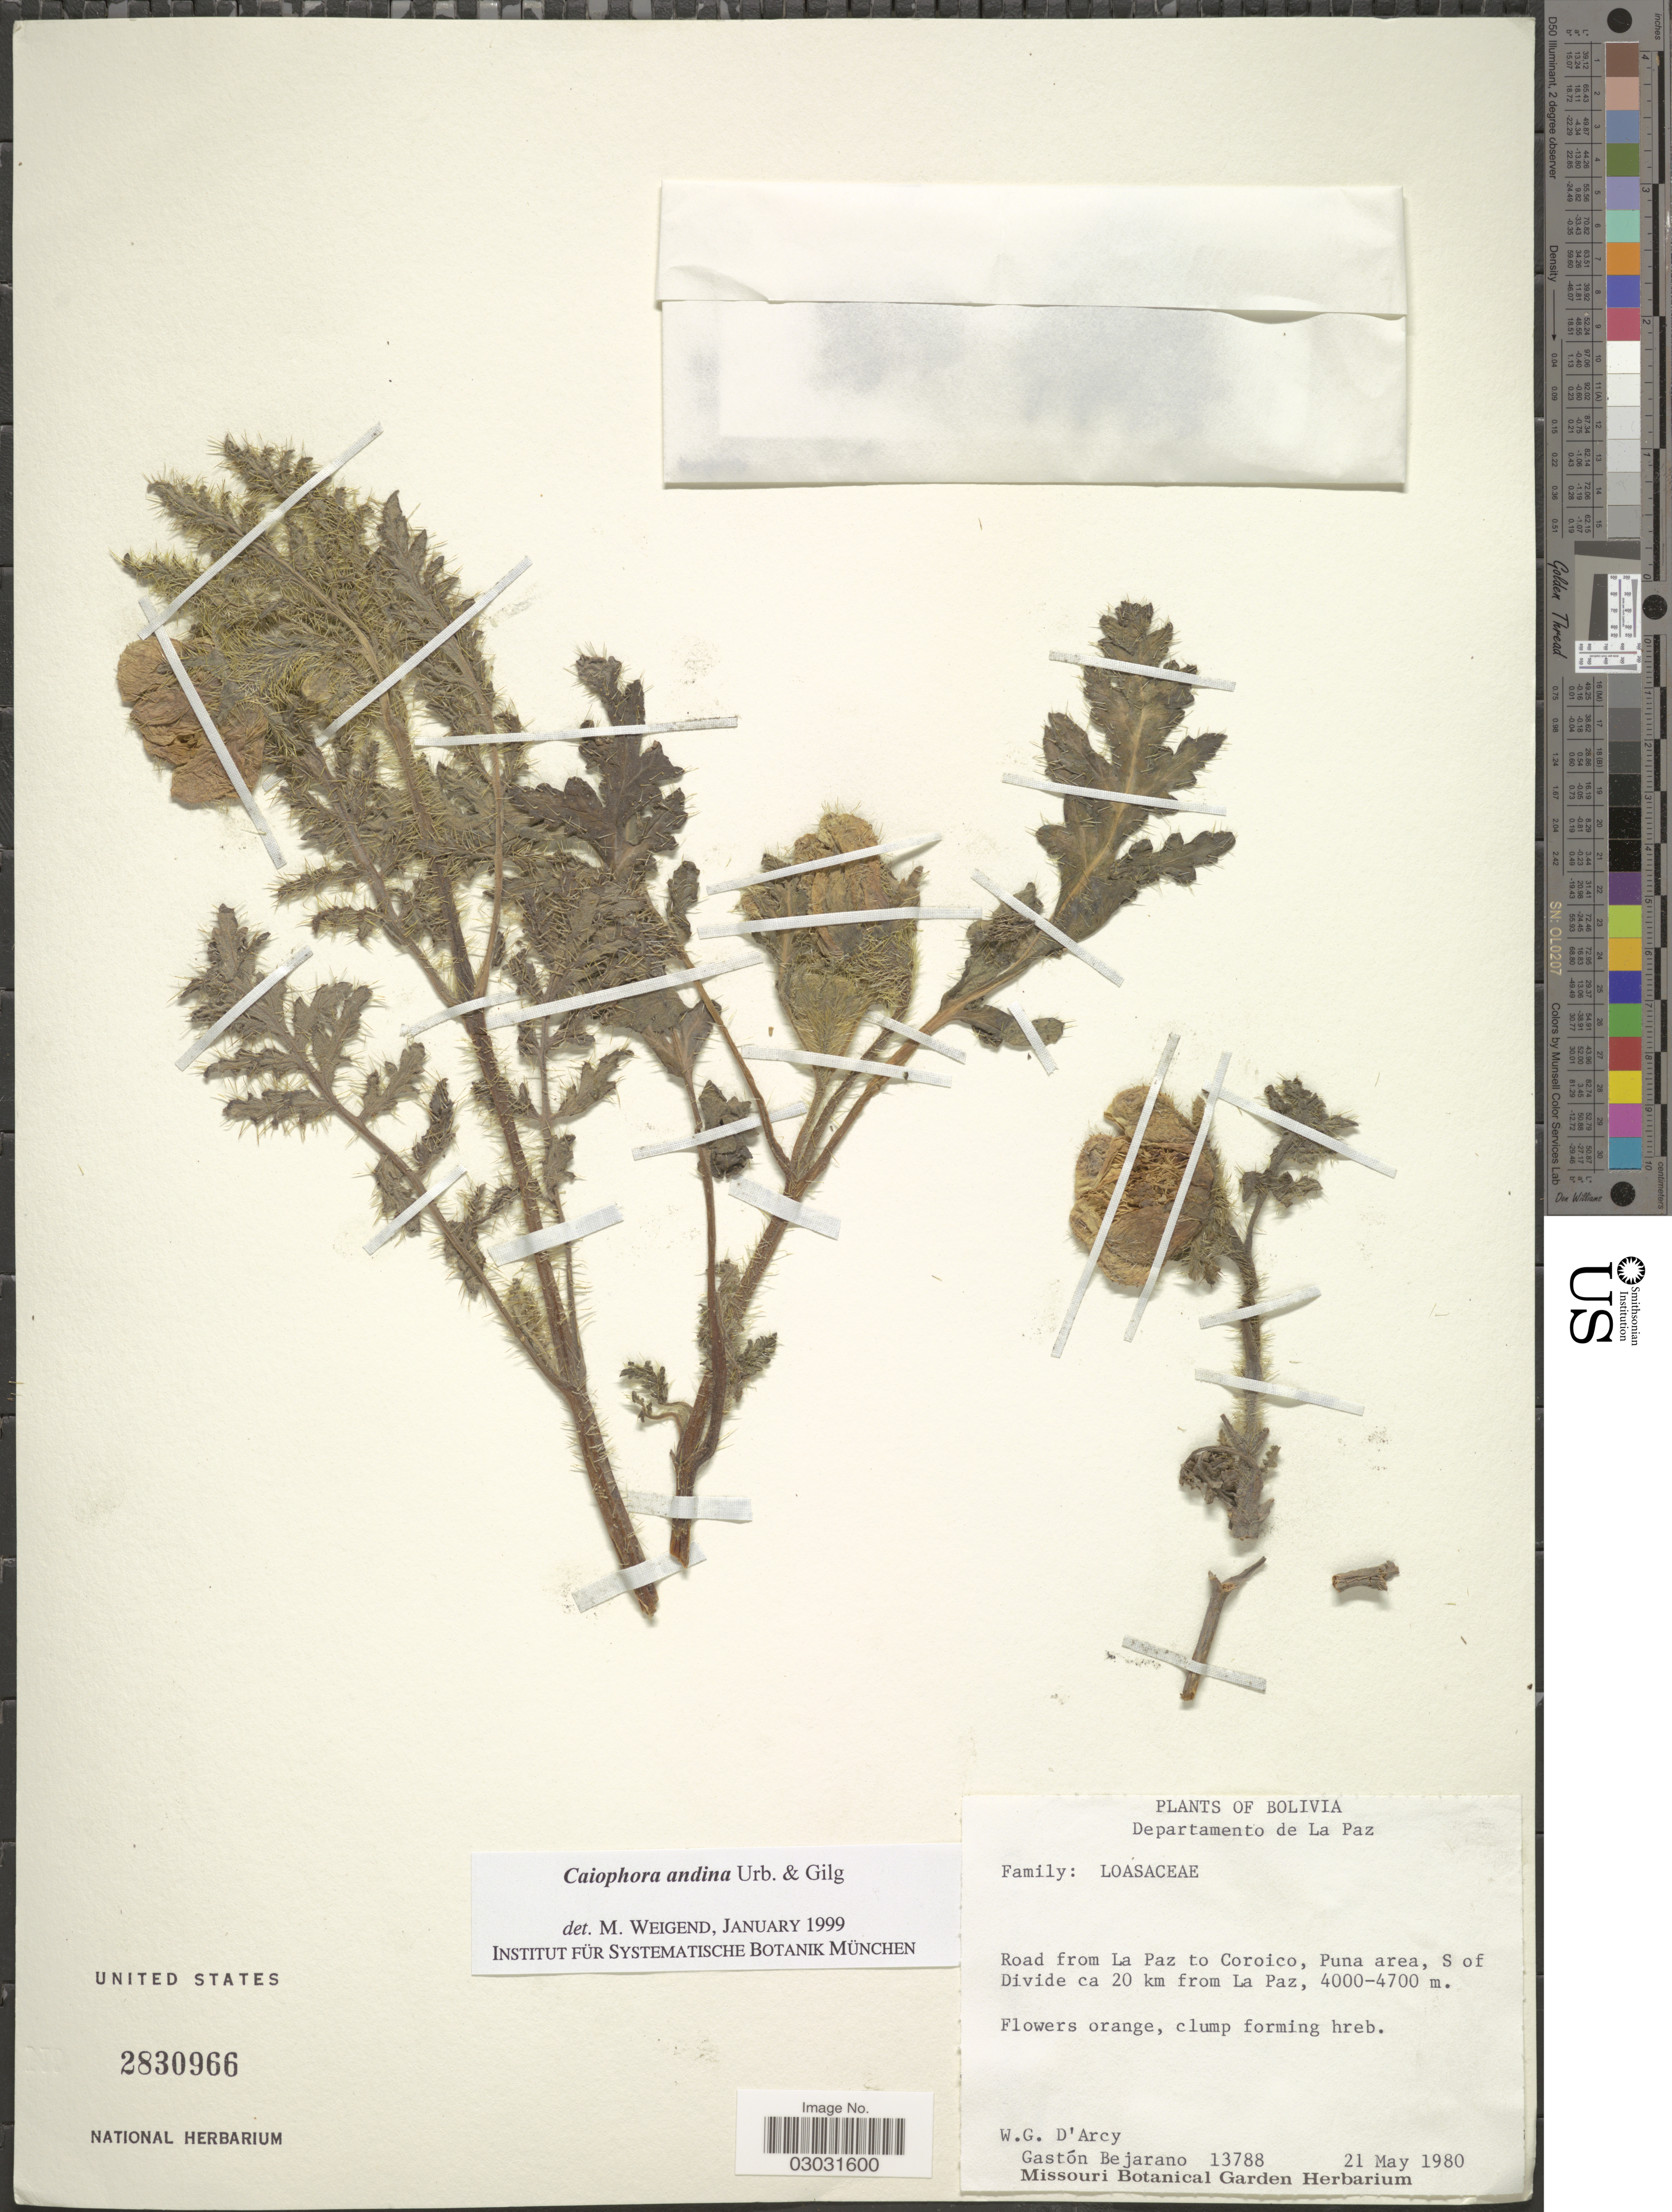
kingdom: Plantae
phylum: Tracheophyta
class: Magnoliopsida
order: Cornales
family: Loasaceae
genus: Caiophora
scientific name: Caiophora andina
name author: Urb. & Gilg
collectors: W. G. D'Arcy & G. Bejarano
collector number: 13788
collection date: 1980-05-21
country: Bolivia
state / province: La Paz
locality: Departamento de La Paz. Road from La Paz to Coroico, Puna area, S of Divide ca 20 km from La Paz.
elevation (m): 4000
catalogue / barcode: US 2830966